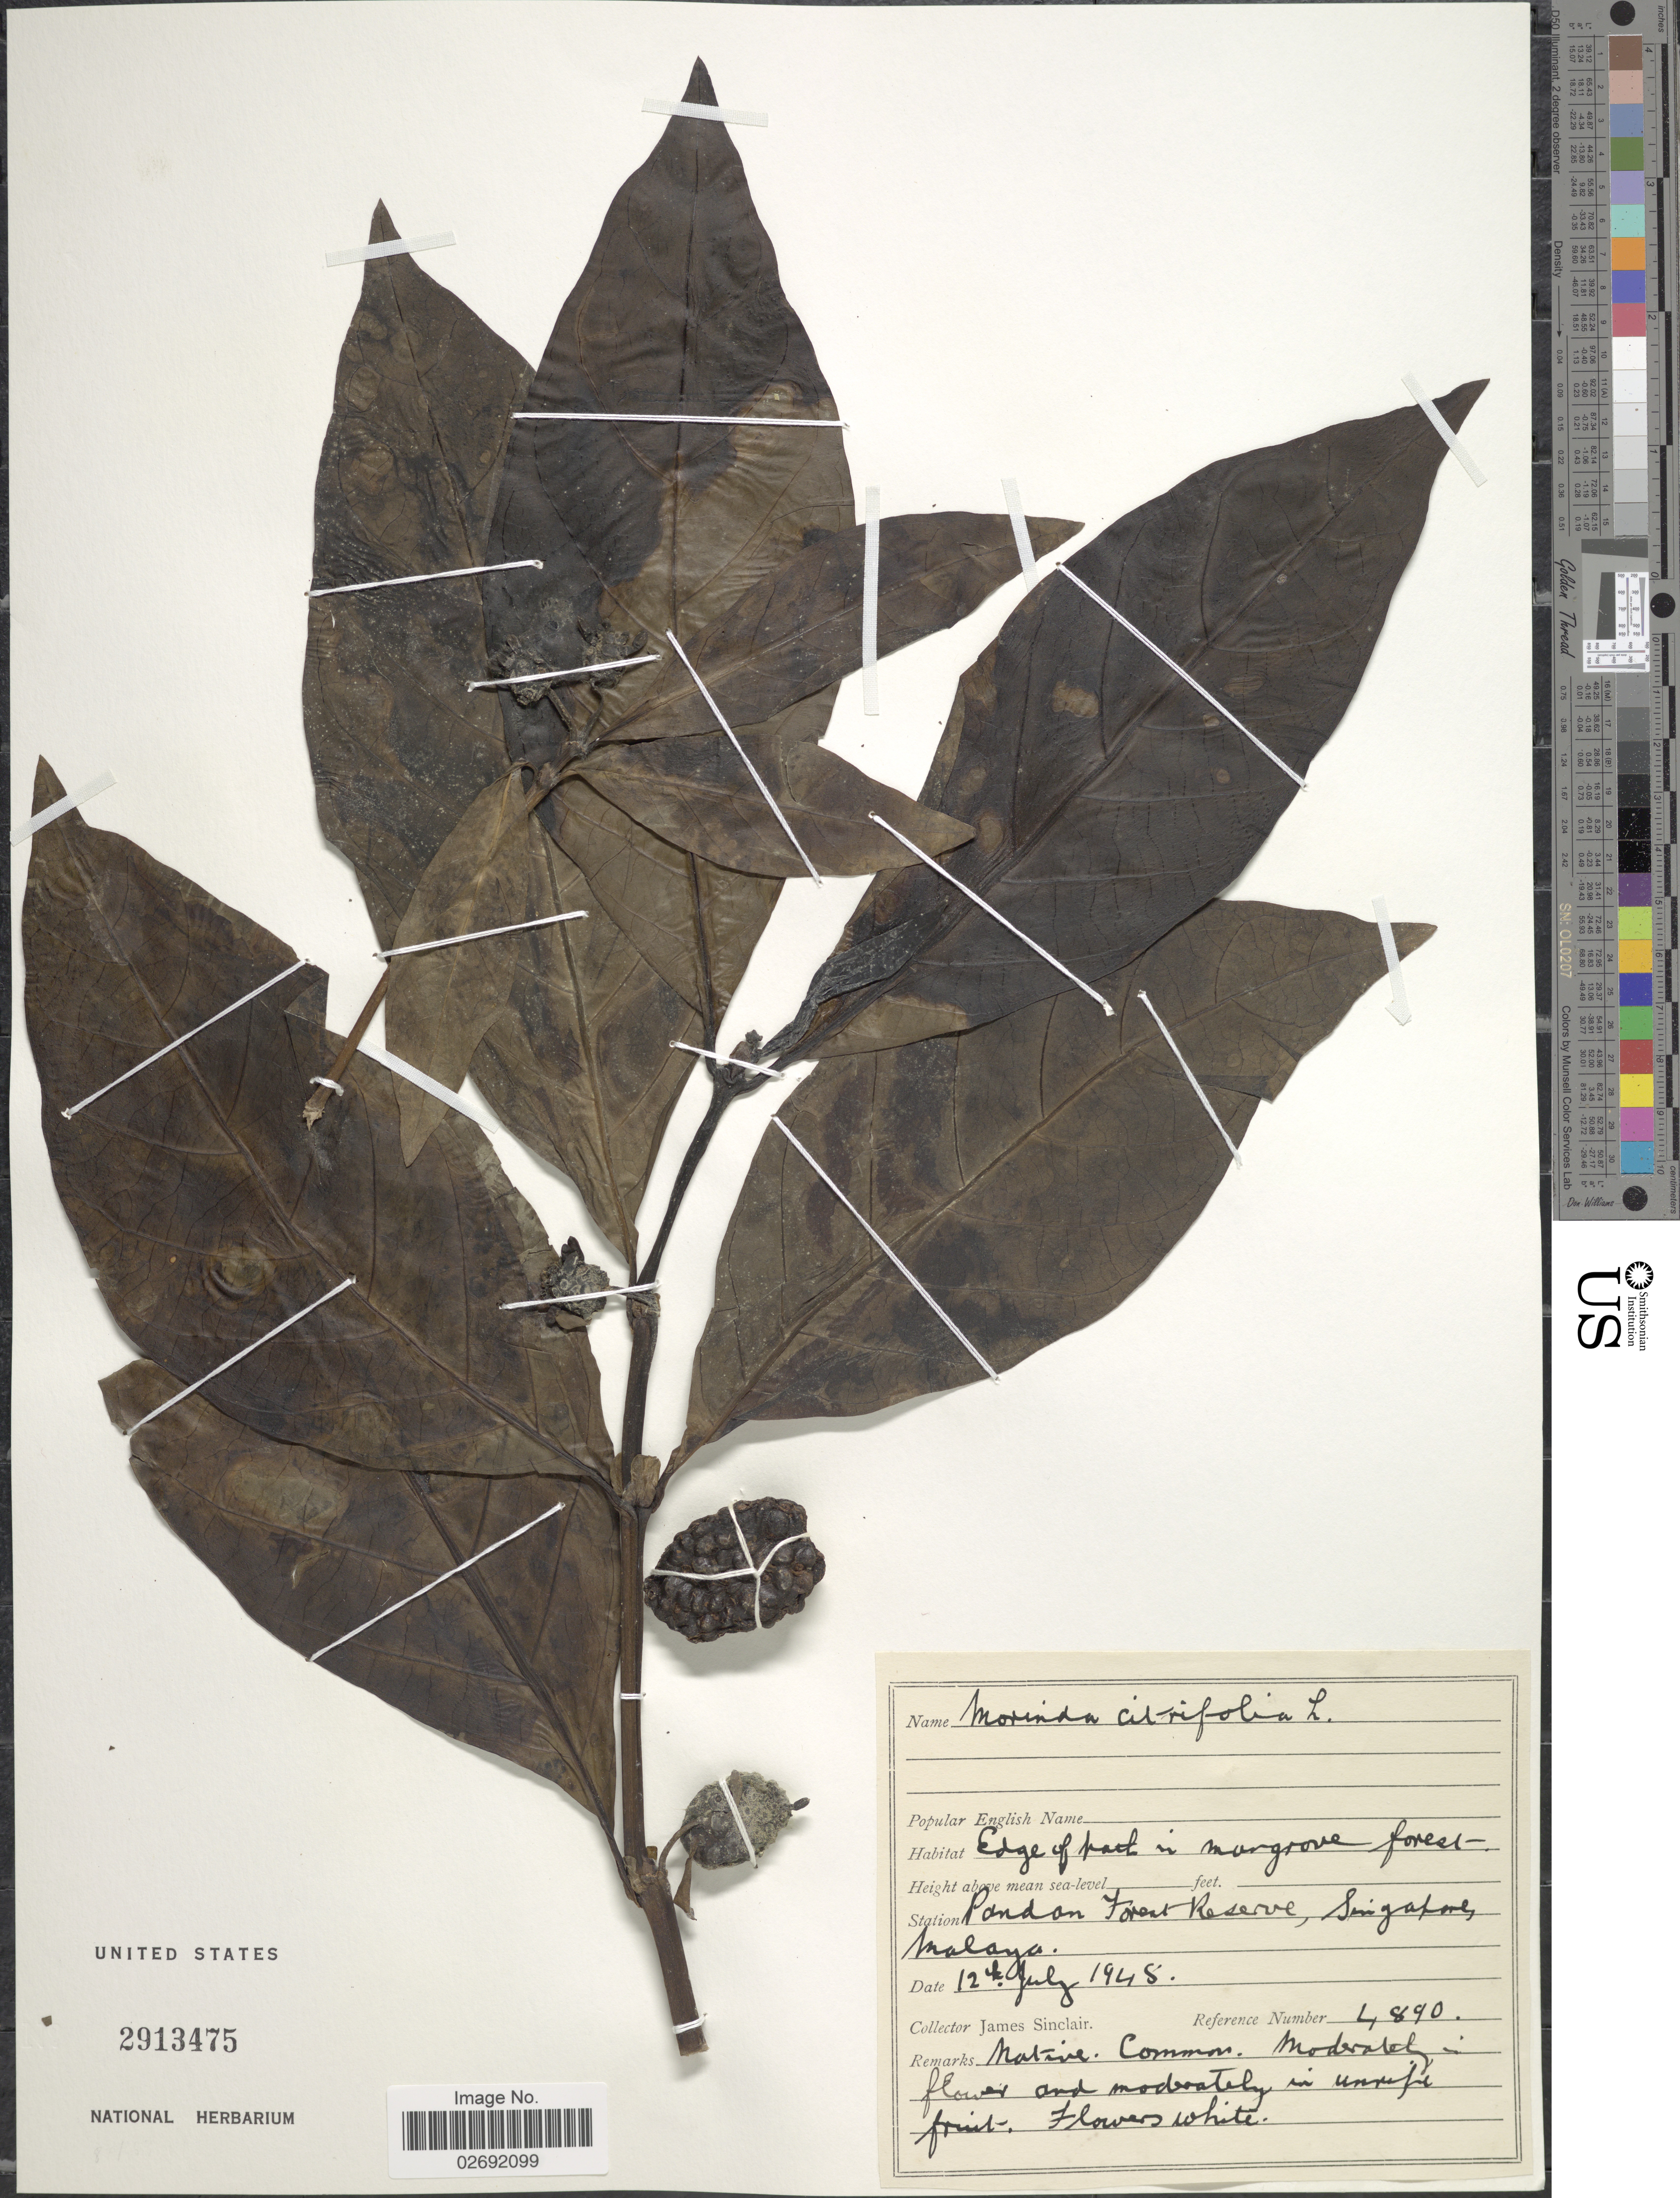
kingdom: Plantae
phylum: Tracheophyta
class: Magnoliopsida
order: Gentianales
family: Rubiaceae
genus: Morinda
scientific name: Morinda citrifolia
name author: L.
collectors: J. Sinclair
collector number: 4890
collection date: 1948-07-12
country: Singapore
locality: Edge of path in mangrove forest, Pandan Forest Reserve, Malaya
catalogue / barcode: US 2913475